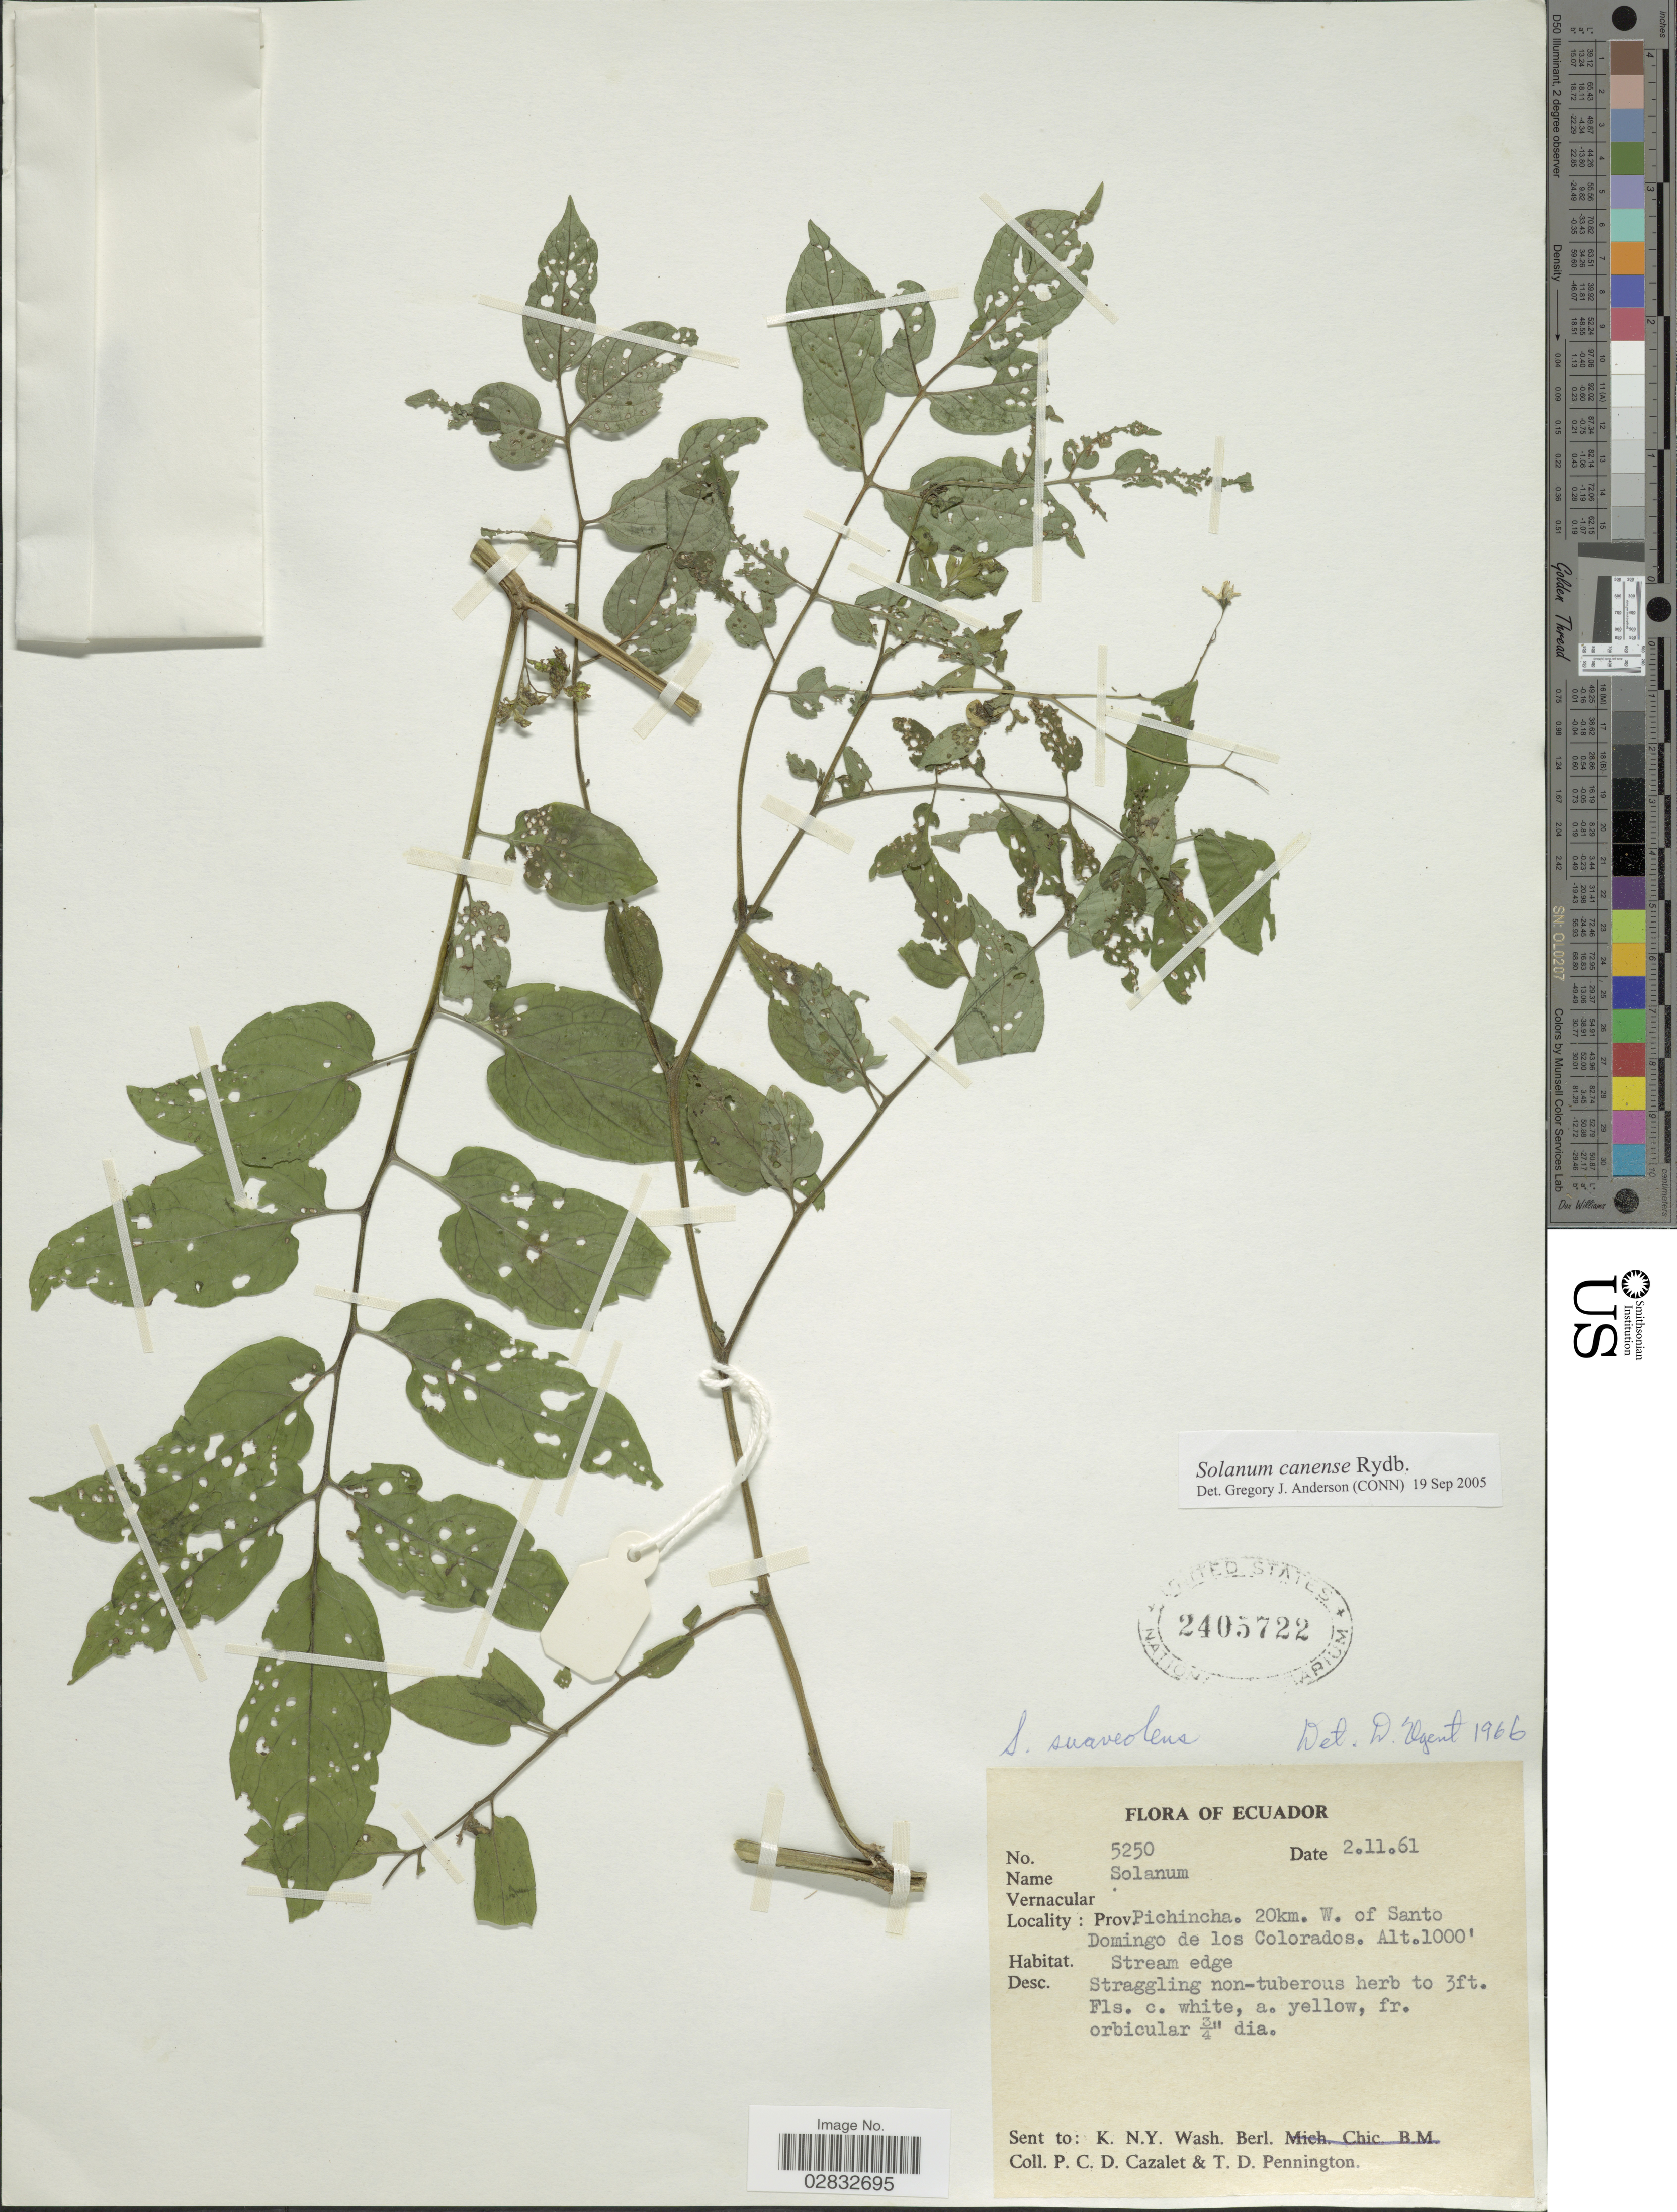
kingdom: Plantae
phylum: Tracheophyta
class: Magnoliopsida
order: Solanales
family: Solanaceae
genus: Solanum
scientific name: Solanum canaosense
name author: L.B. Sm. & Downs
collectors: P. C. D. Cazalet & T. D. Pennington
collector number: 5250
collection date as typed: Transcribed d/m/y: 2/11/61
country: Ecuador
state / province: Pichincha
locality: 20 km. W. of Santo Domingo de Los Colorados.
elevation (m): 305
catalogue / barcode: US 2405722